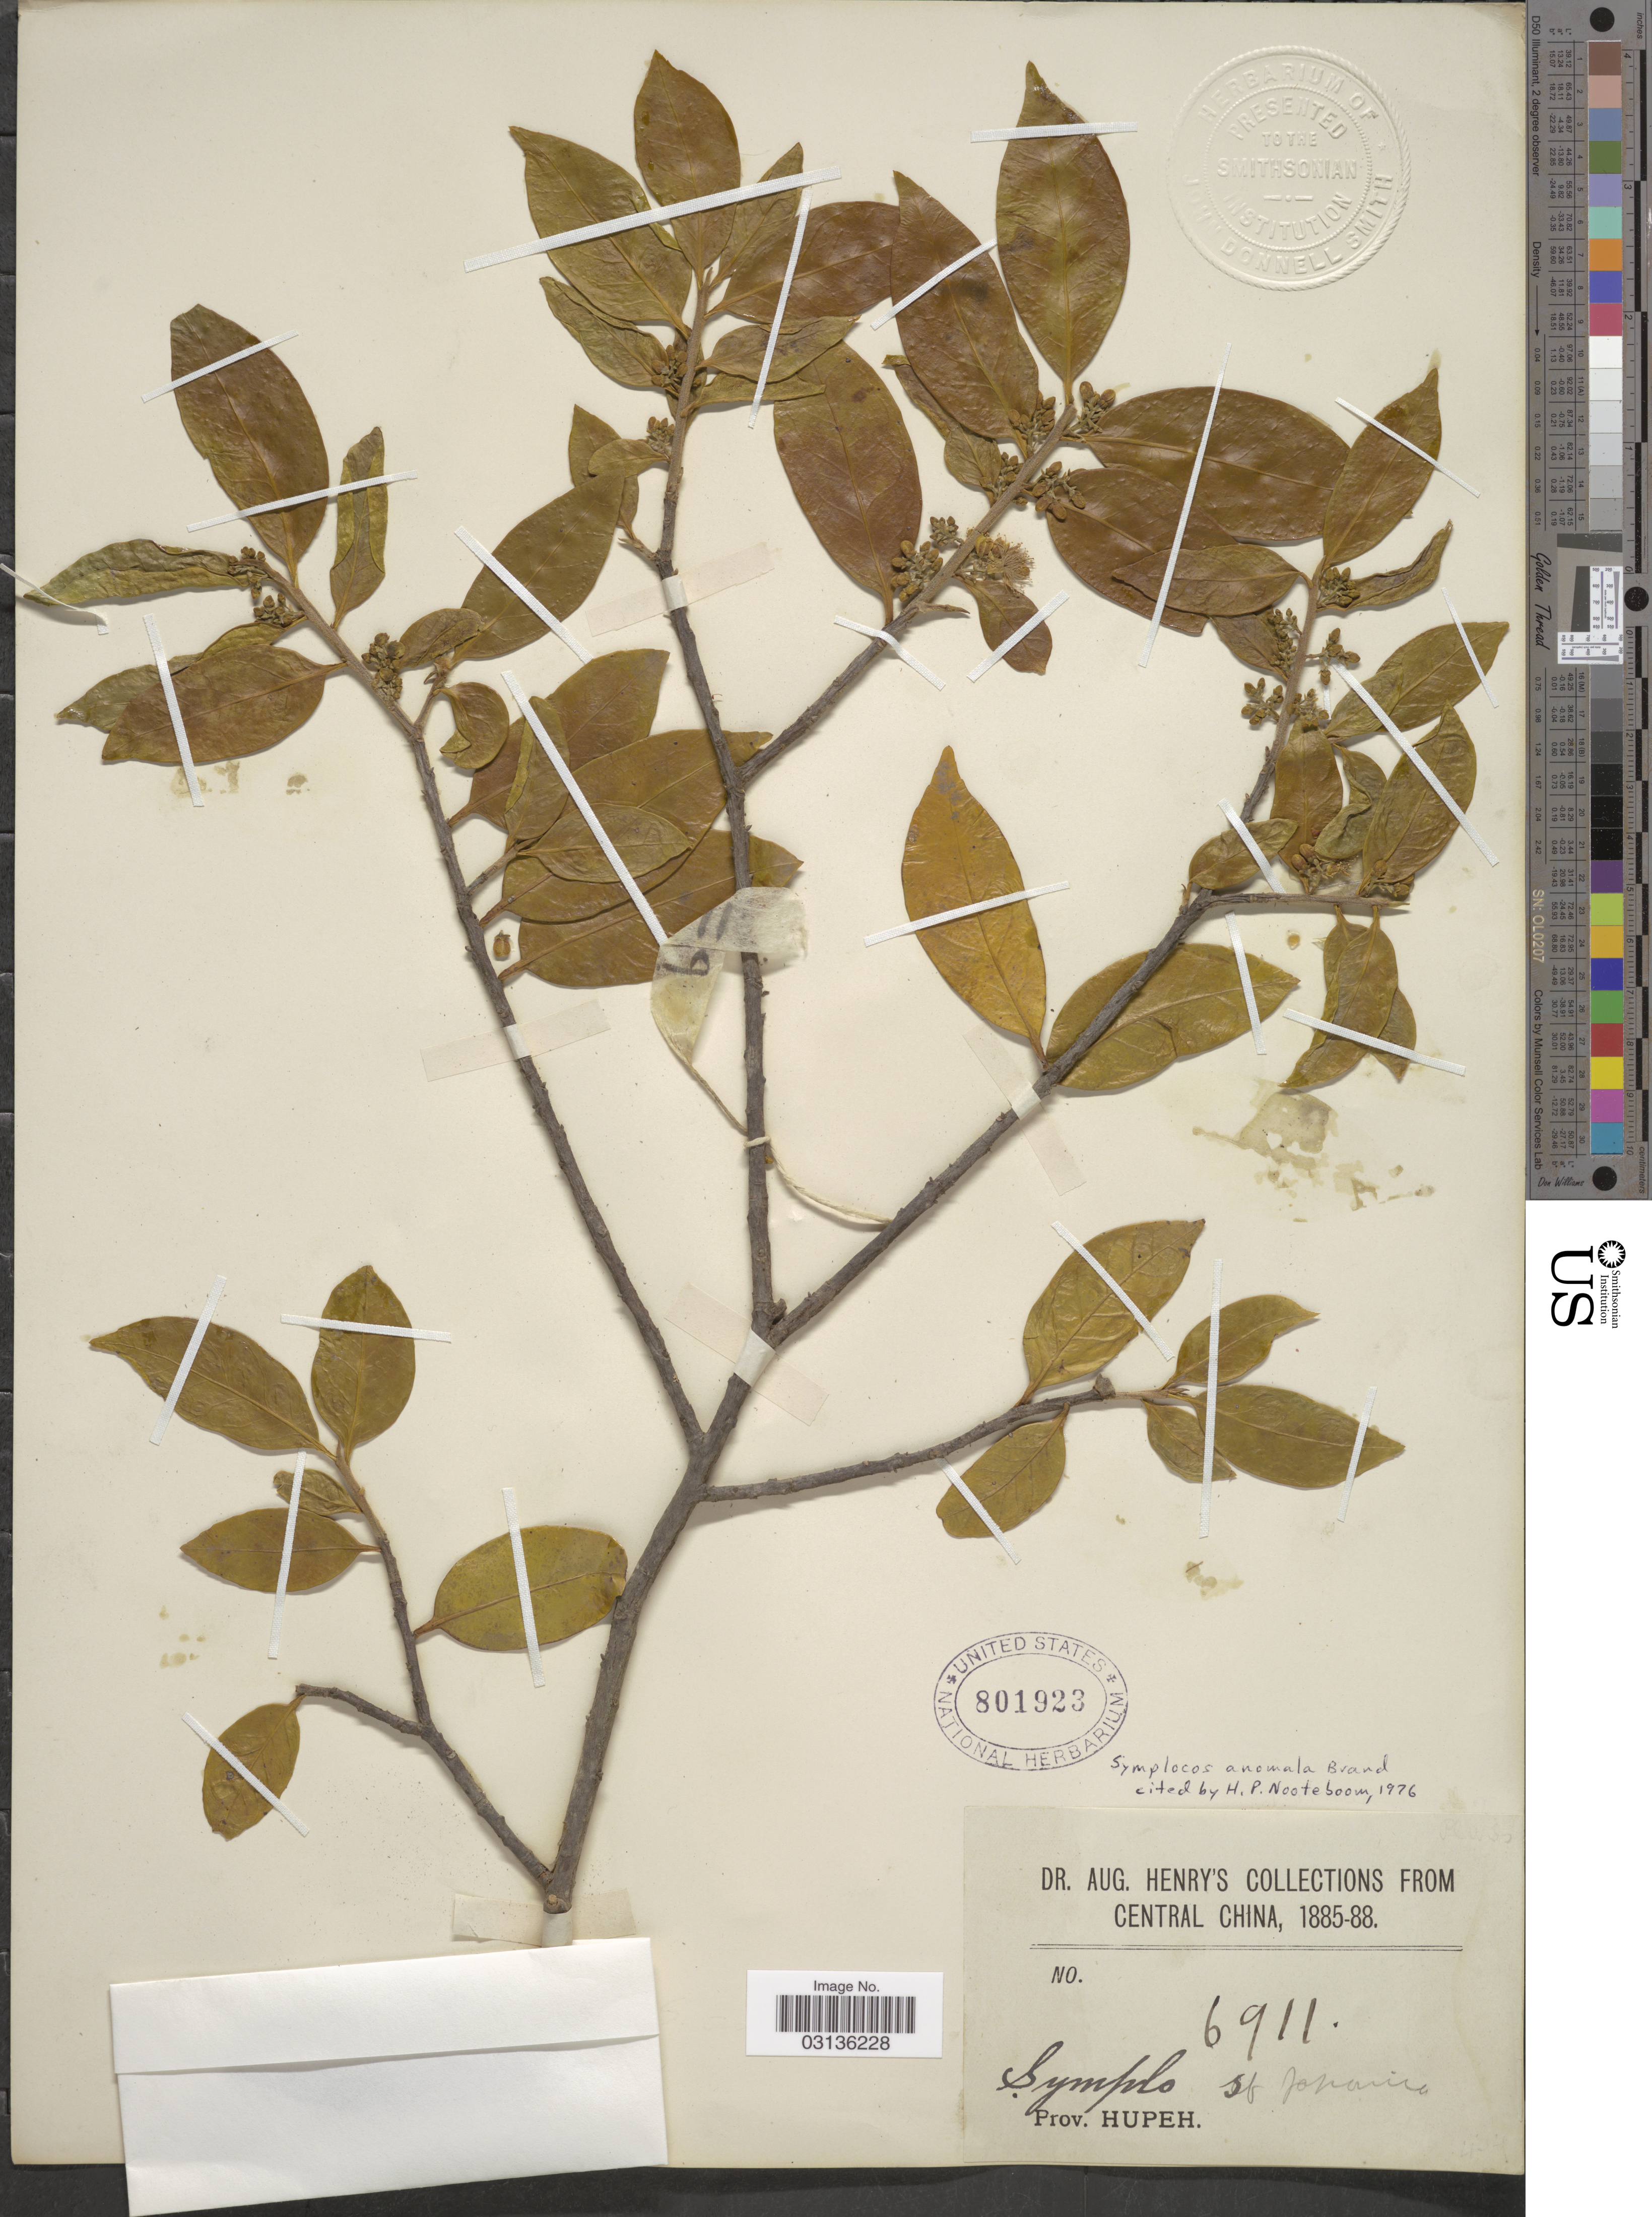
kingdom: Plantae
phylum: Tracheophyta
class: Magnoliopsida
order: Ericales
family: Symplocaceae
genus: Symplocos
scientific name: Symplocos anomala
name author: Brand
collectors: A. Henry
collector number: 6911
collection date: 1885/1888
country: China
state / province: Hubei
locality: Central China. Prov. Hupeh.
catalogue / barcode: US 801923